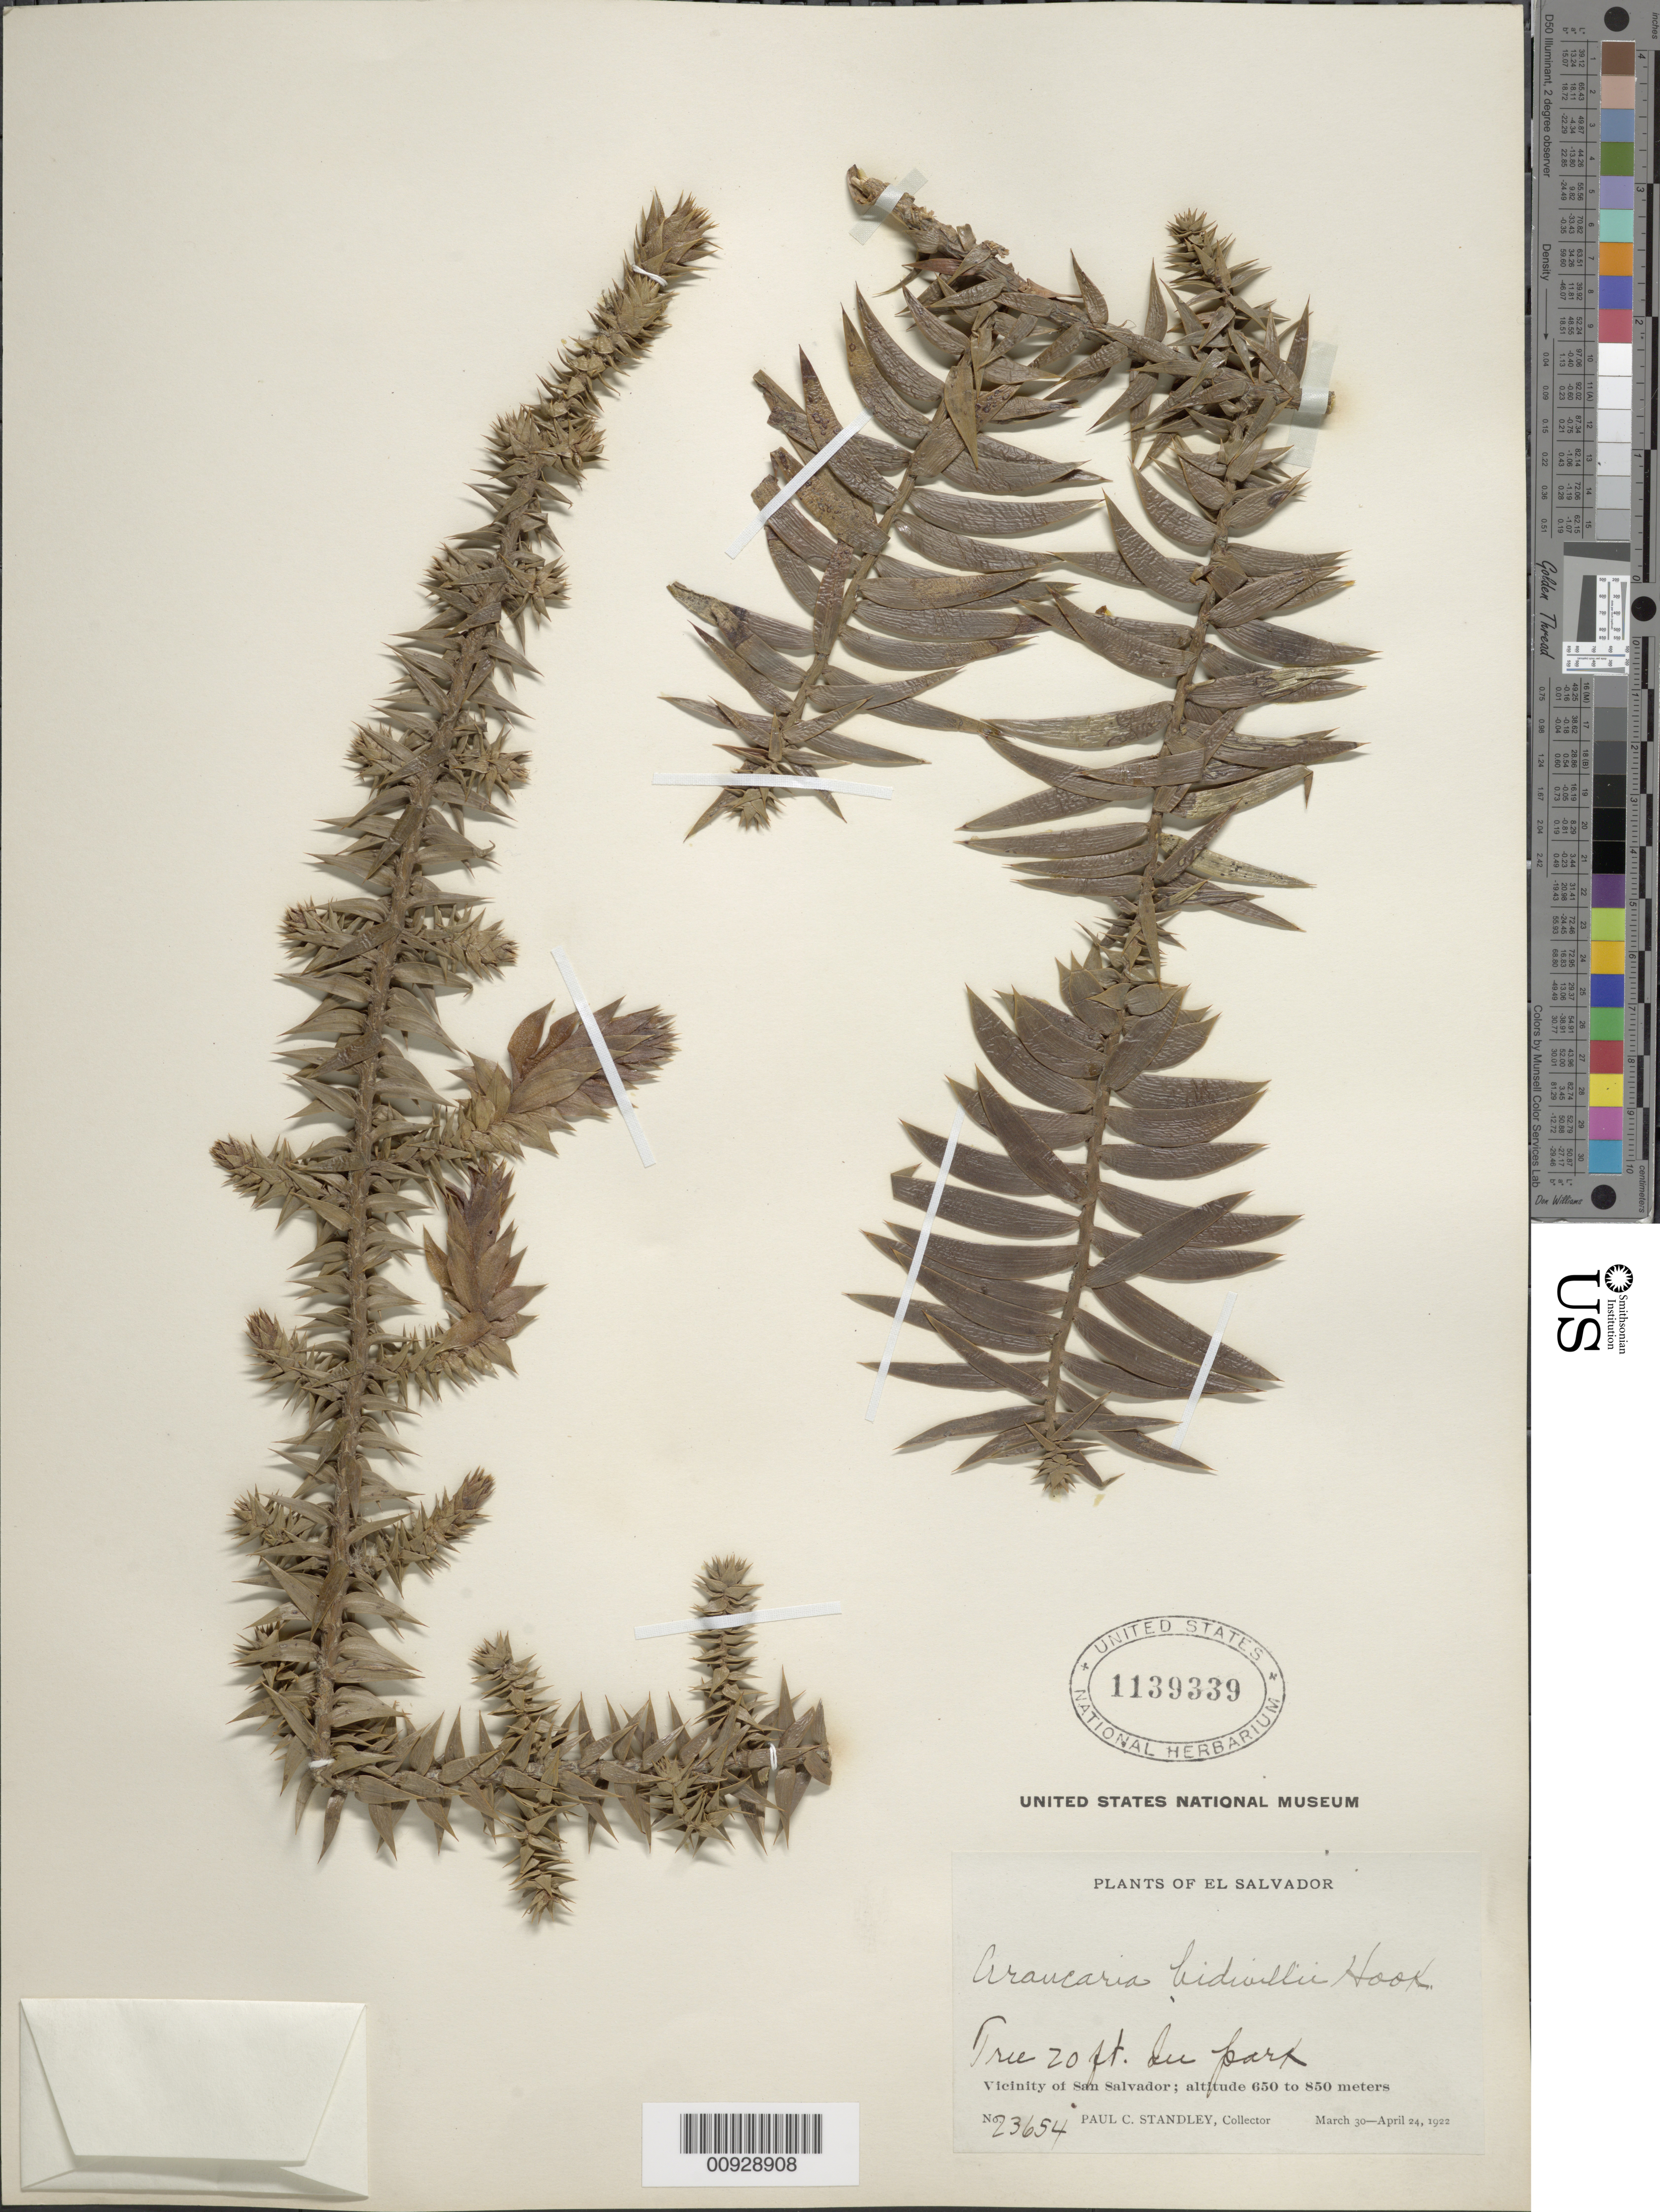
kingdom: Plantae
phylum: Tracheophyta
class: Pinopsida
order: Pinales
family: Araucariaceae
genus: Araucaria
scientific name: Araucaria bidwillii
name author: Hook.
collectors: P. C. Standley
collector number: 23654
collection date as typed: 30 Mar 1922 to 24 Apr 1922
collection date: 1922-03-30/1922-04-24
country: El Salvador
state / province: San Salvador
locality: Vicinity of San Salvador.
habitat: In park.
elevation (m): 850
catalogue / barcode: US 1139339